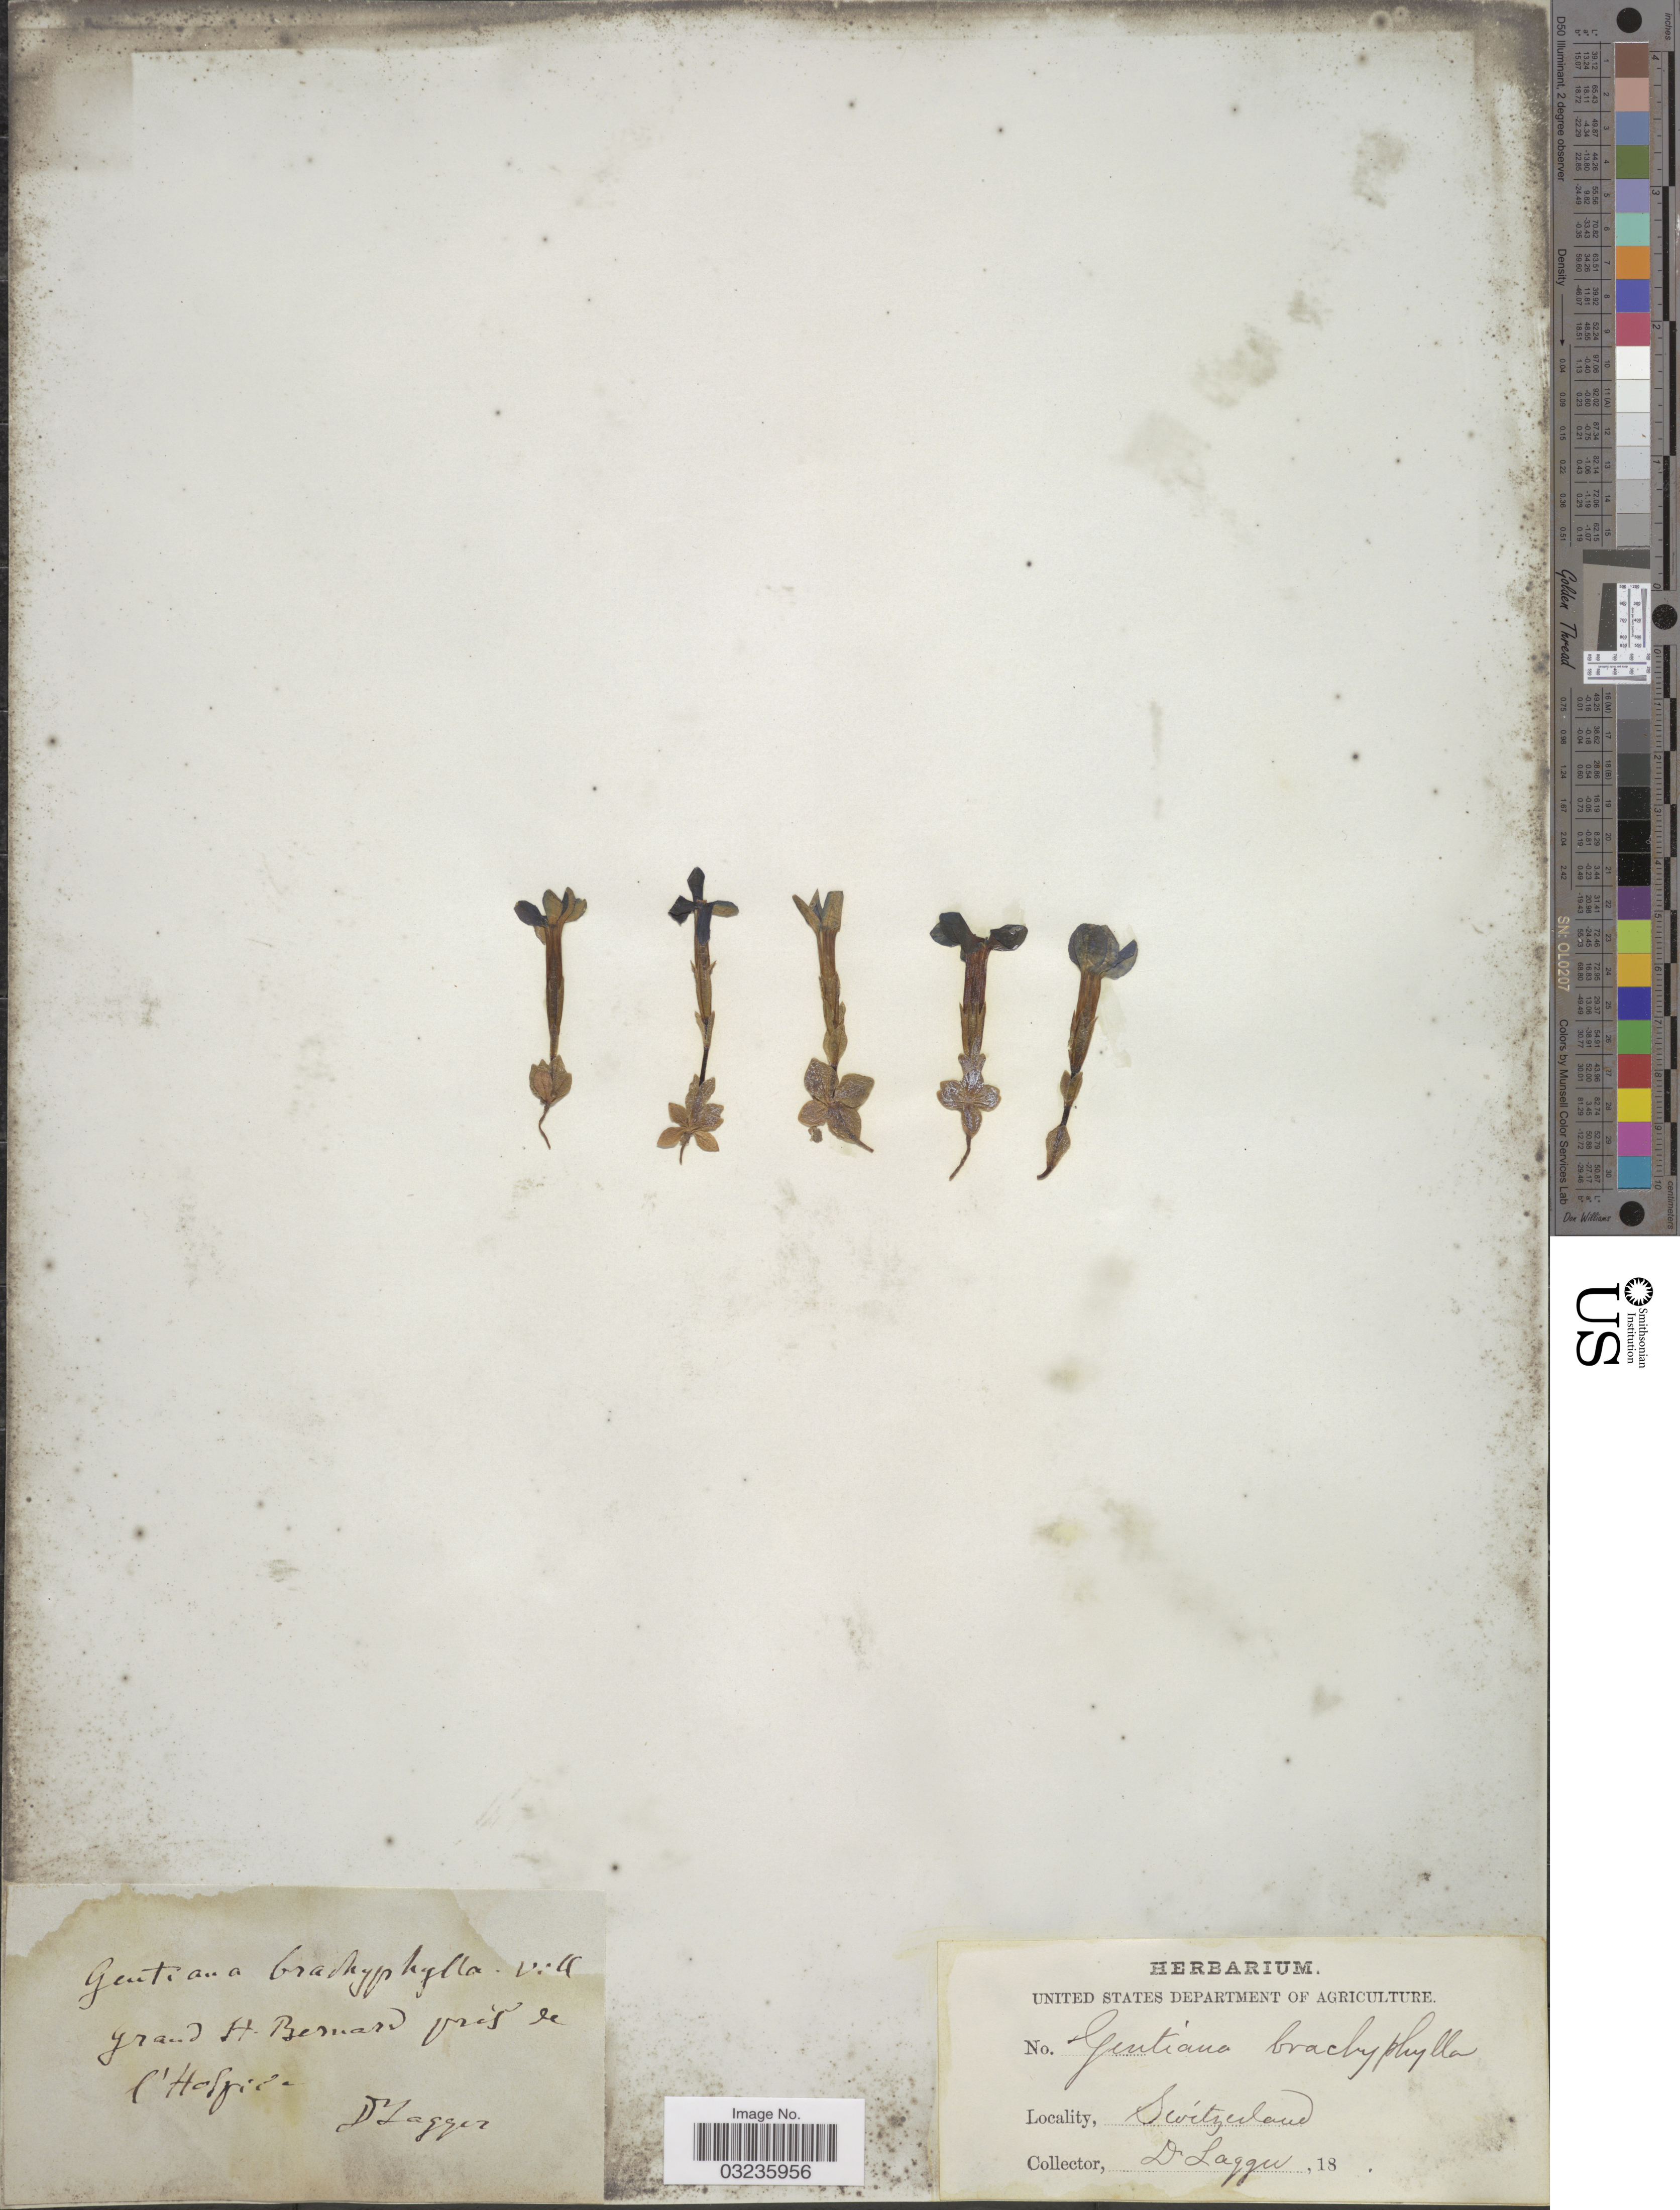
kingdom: Plantae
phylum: Tracheophyta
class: Magnoliopsida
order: Gentianales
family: Gentianaceae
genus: Gentiana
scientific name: Gentiana brachyphylla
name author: Vill.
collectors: F. J. Lagger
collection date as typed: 18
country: Switzerland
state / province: Valais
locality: Grand St. Bernard prés de l'Hospice